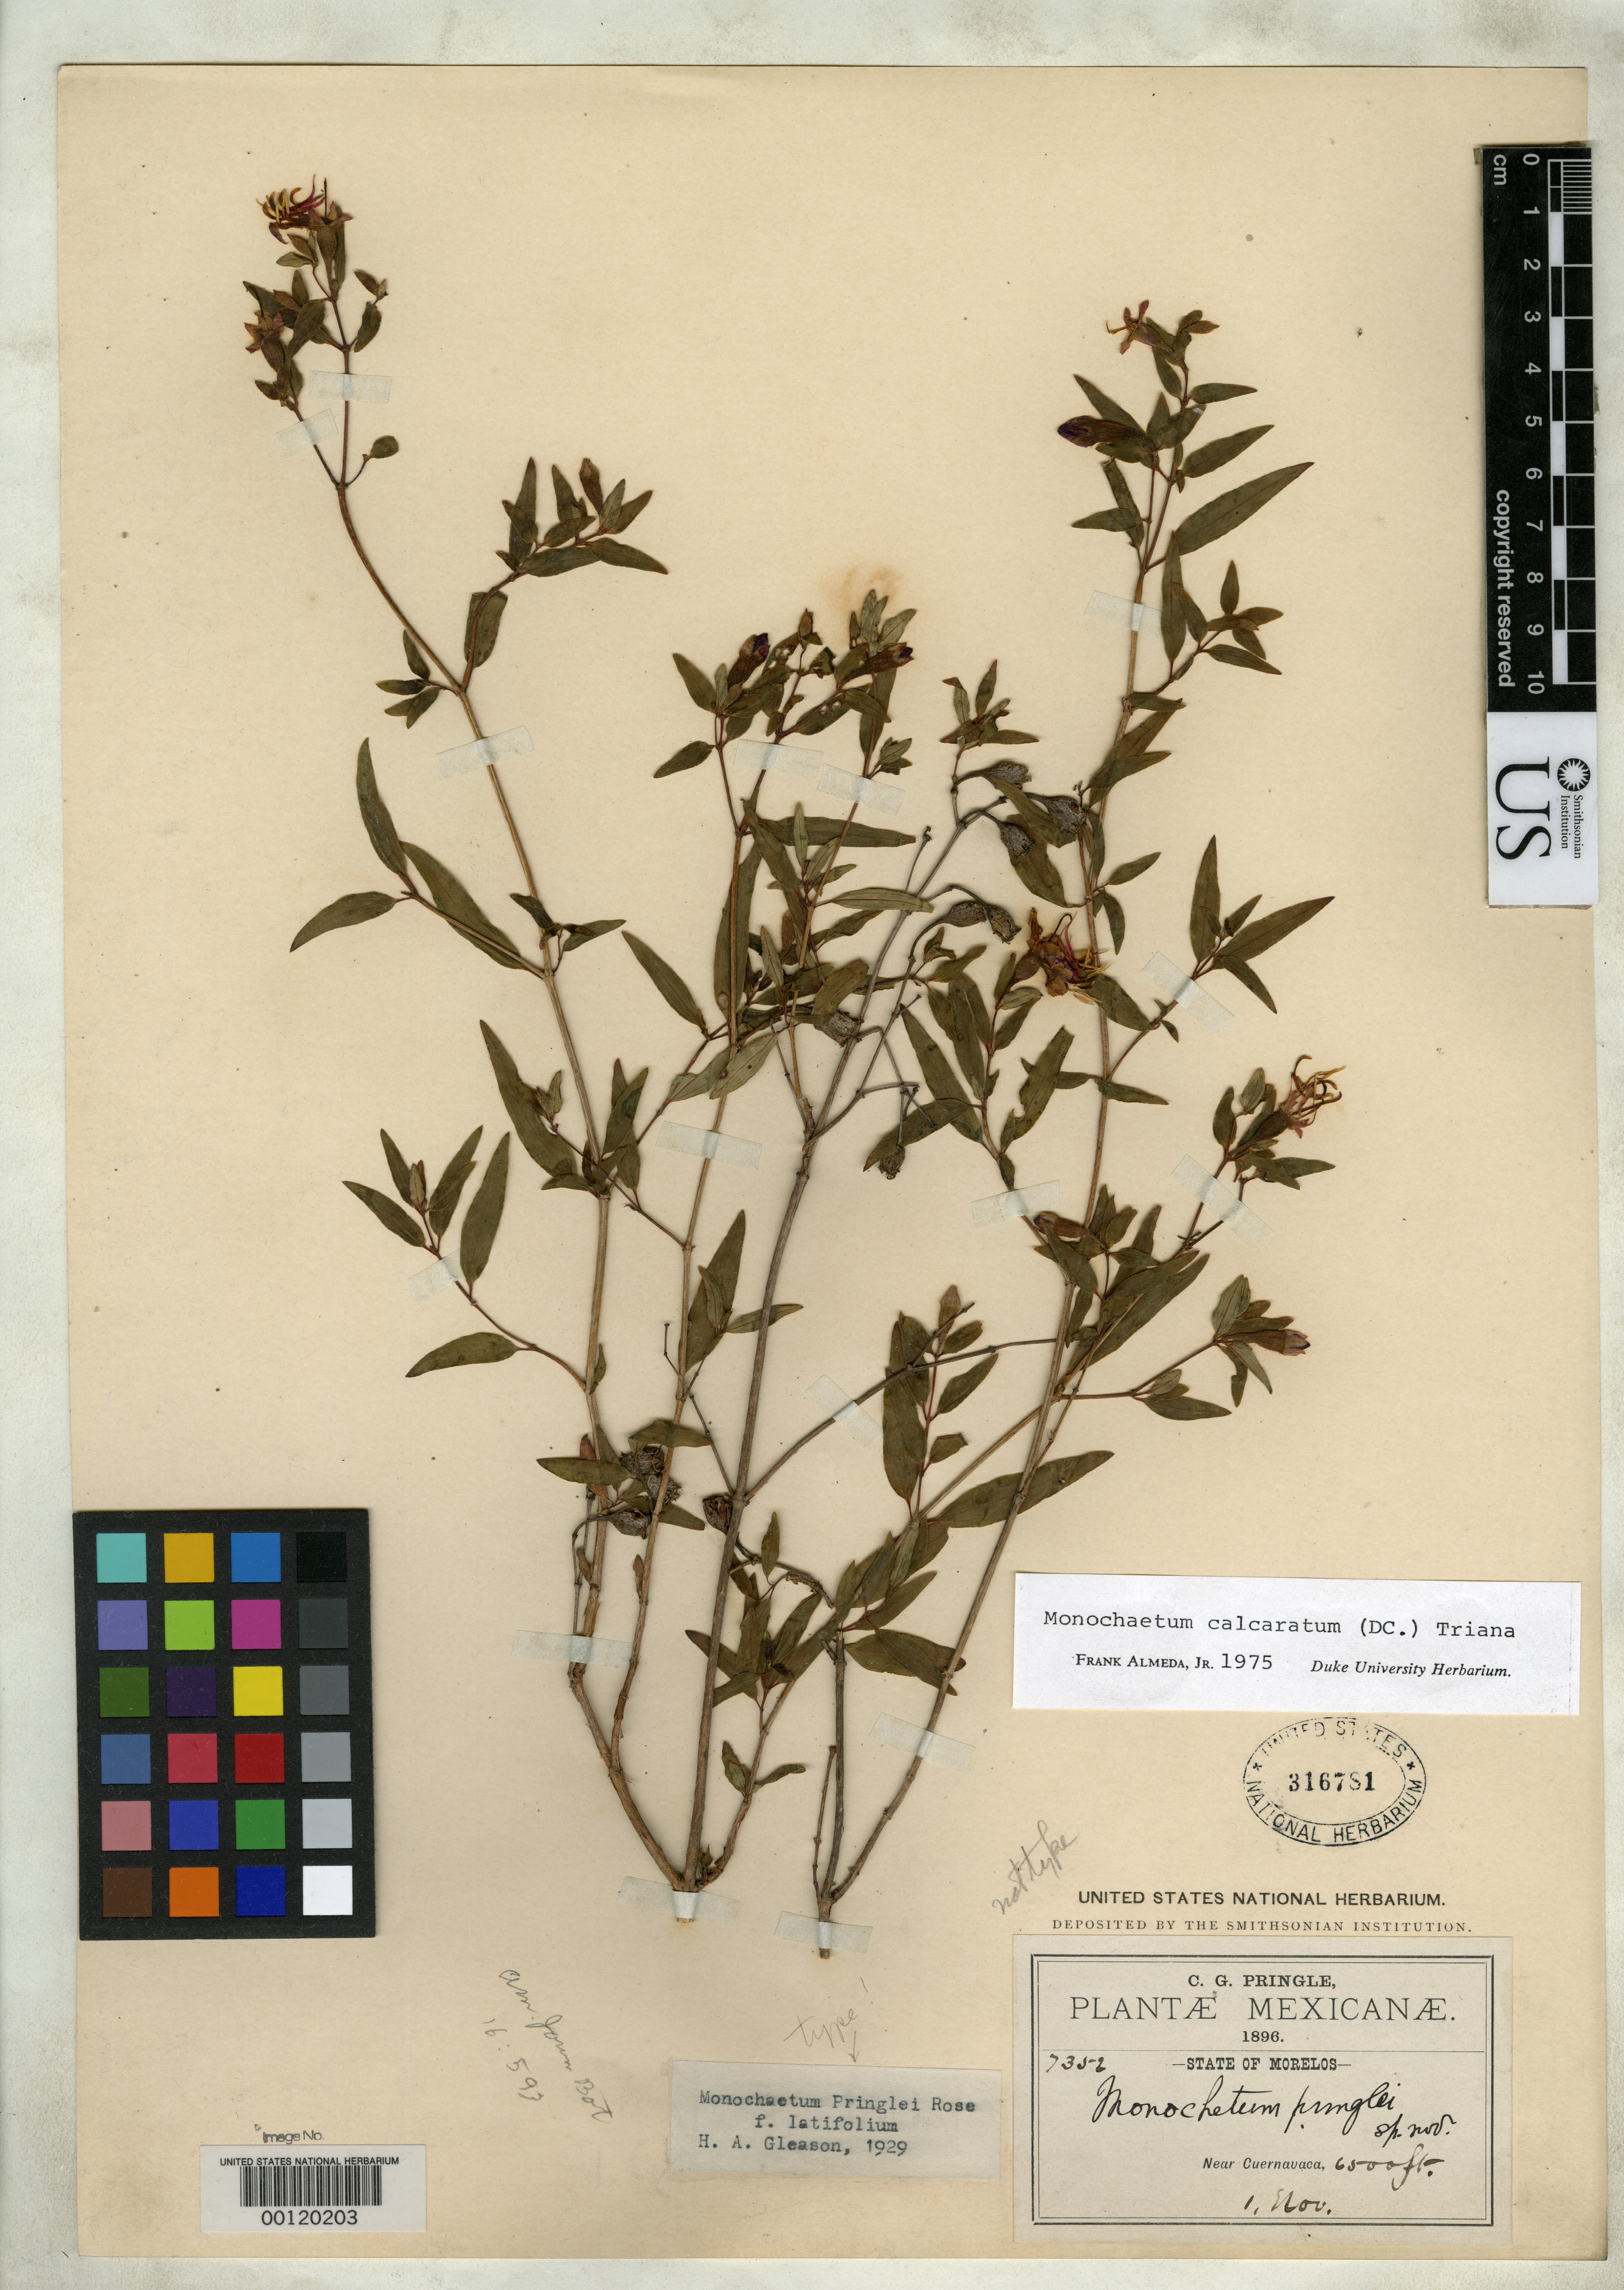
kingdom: Plantae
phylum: Tracheophyta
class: Magnoliopsida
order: Myrtales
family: Melastomataceae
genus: Monochaetum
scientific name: Monochaetum pringlei f. latifolium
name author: Gleason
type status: Isotype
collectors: C. G. Pringle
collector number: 7352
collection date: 1896-11-01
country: Mexico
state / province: Morelos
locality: Near Cuernavaca.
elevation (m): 1981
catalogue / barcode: US 316781